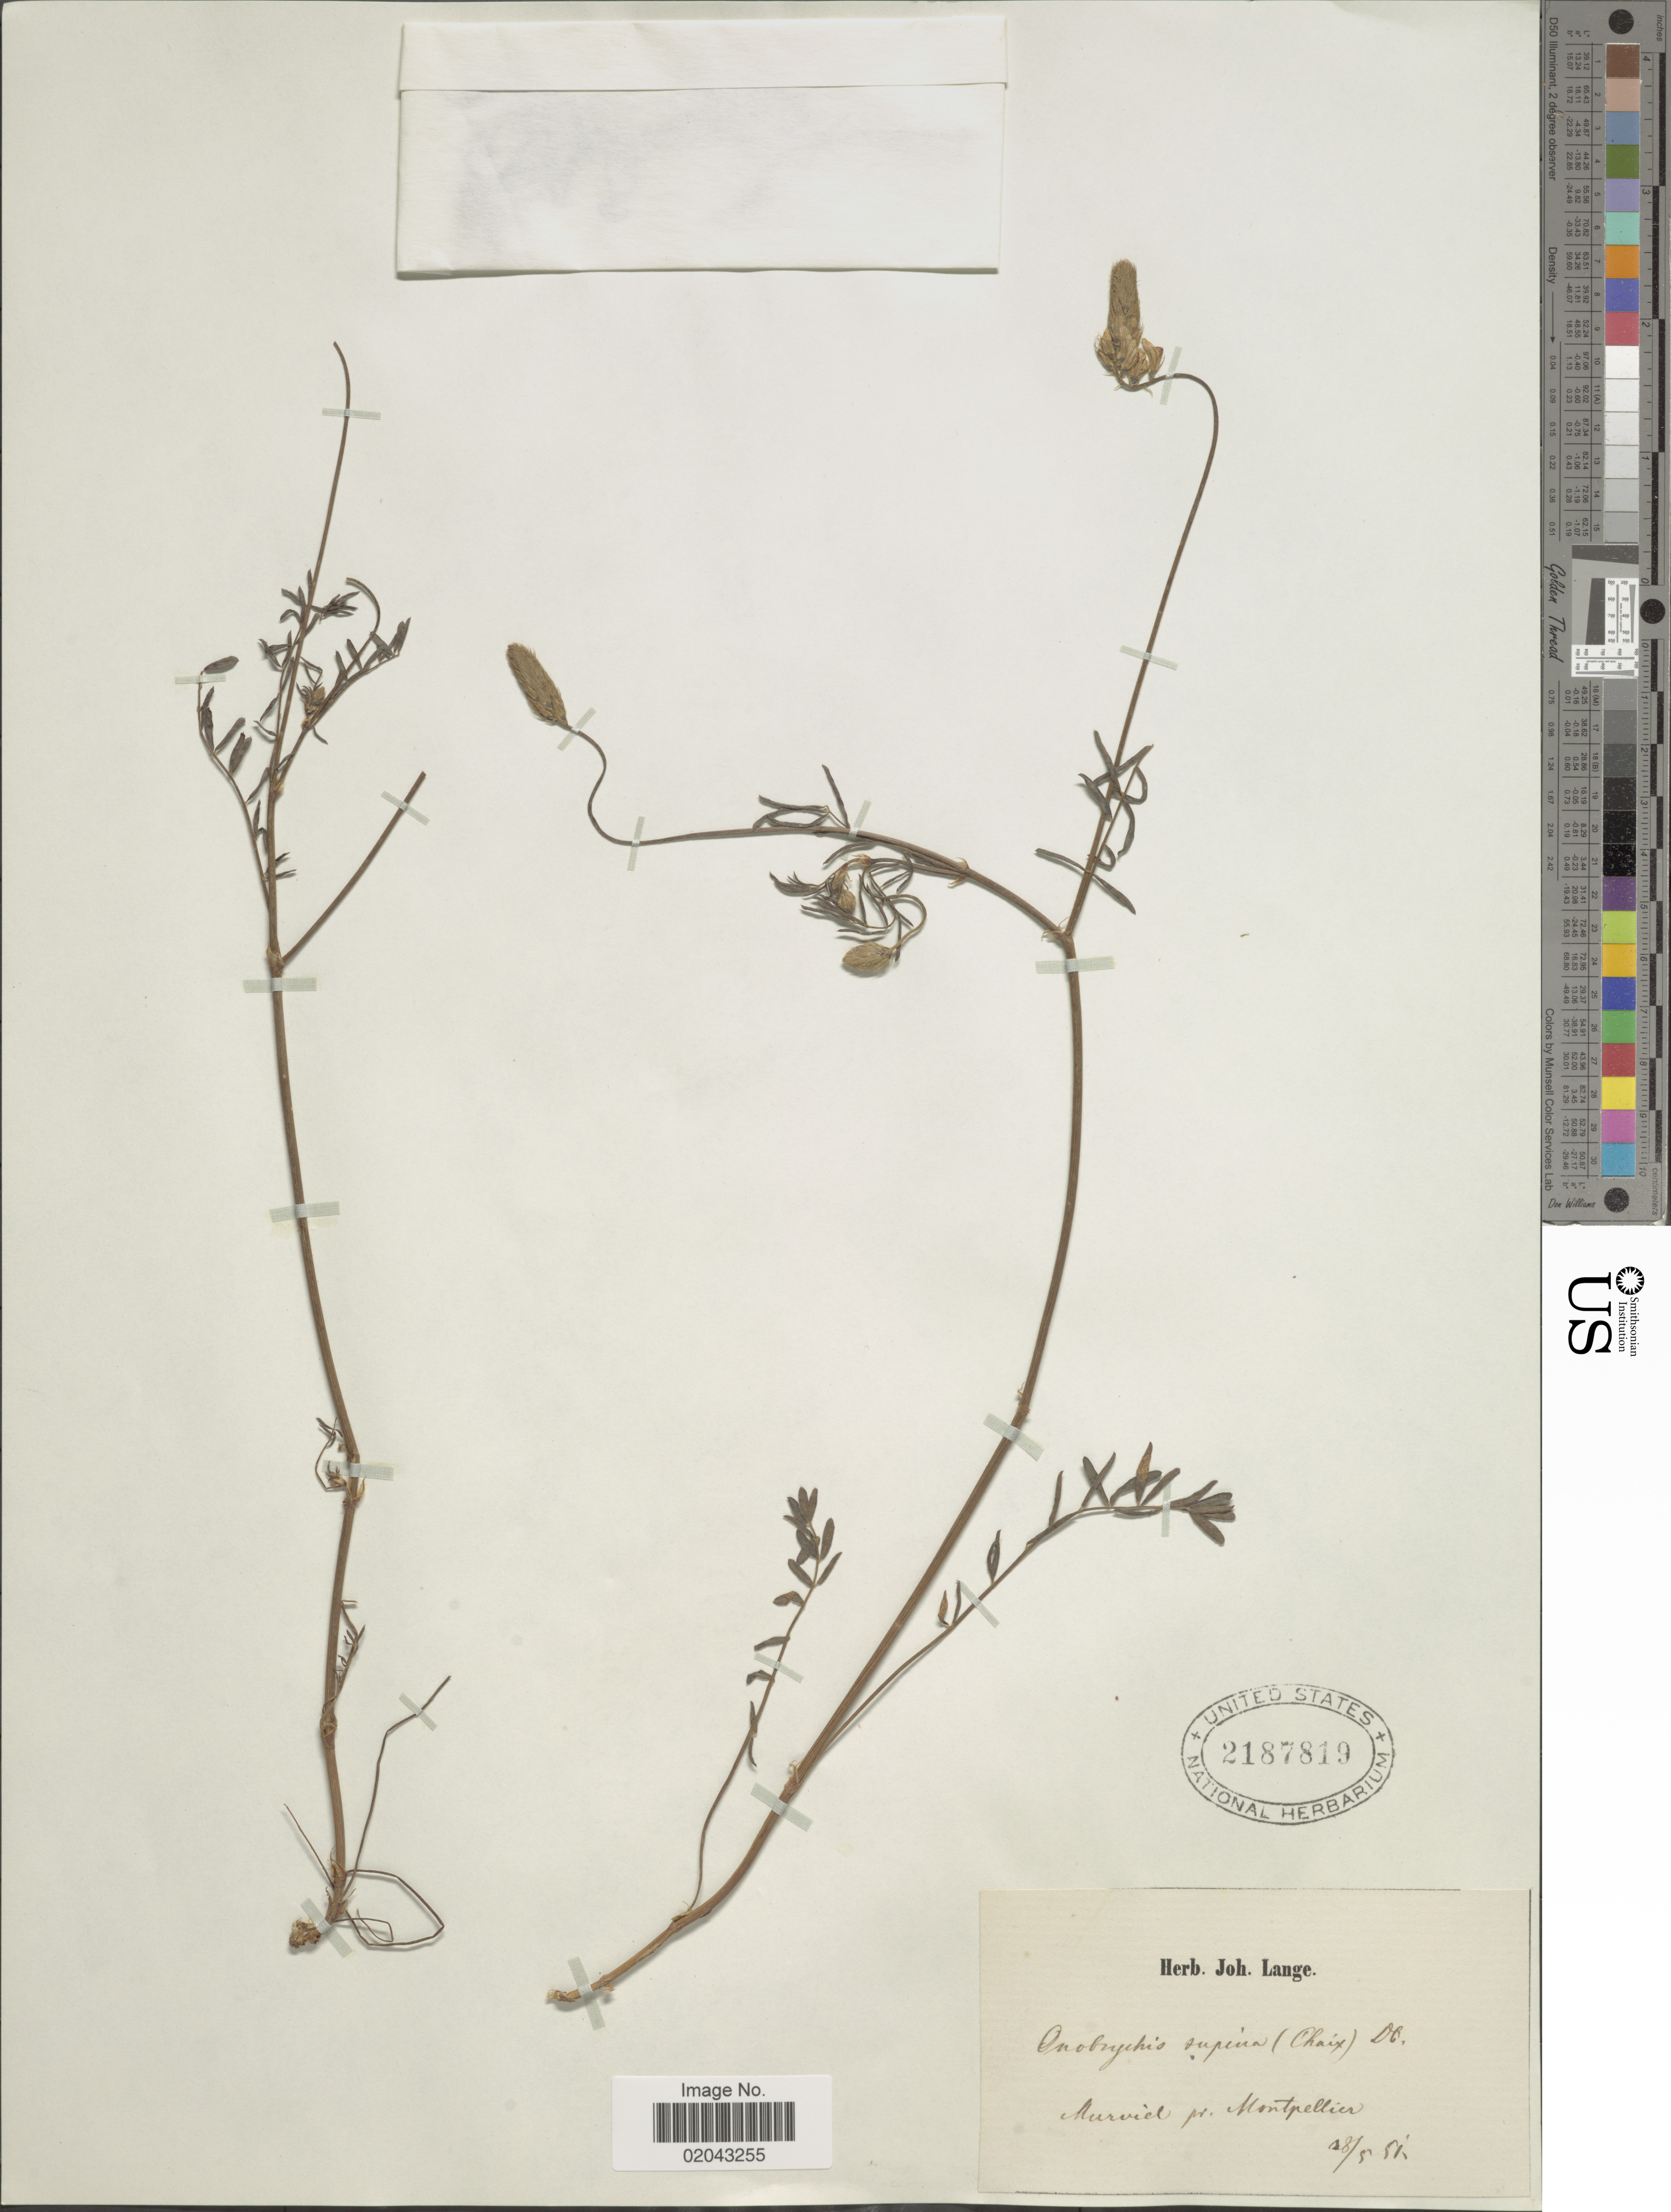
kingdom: Plantae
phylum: Tracheophyta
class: Magnoliopsida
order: Fabales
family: Fabaceae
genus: Onobrychis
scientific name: Onobrychis supina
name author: (Vill.) DC.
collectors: ex herb. Joh. Lange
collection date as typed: Transcribed d/m/y: 18/5/51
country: France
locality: Murviel pr. Montpellier.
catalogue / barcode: US 2187819